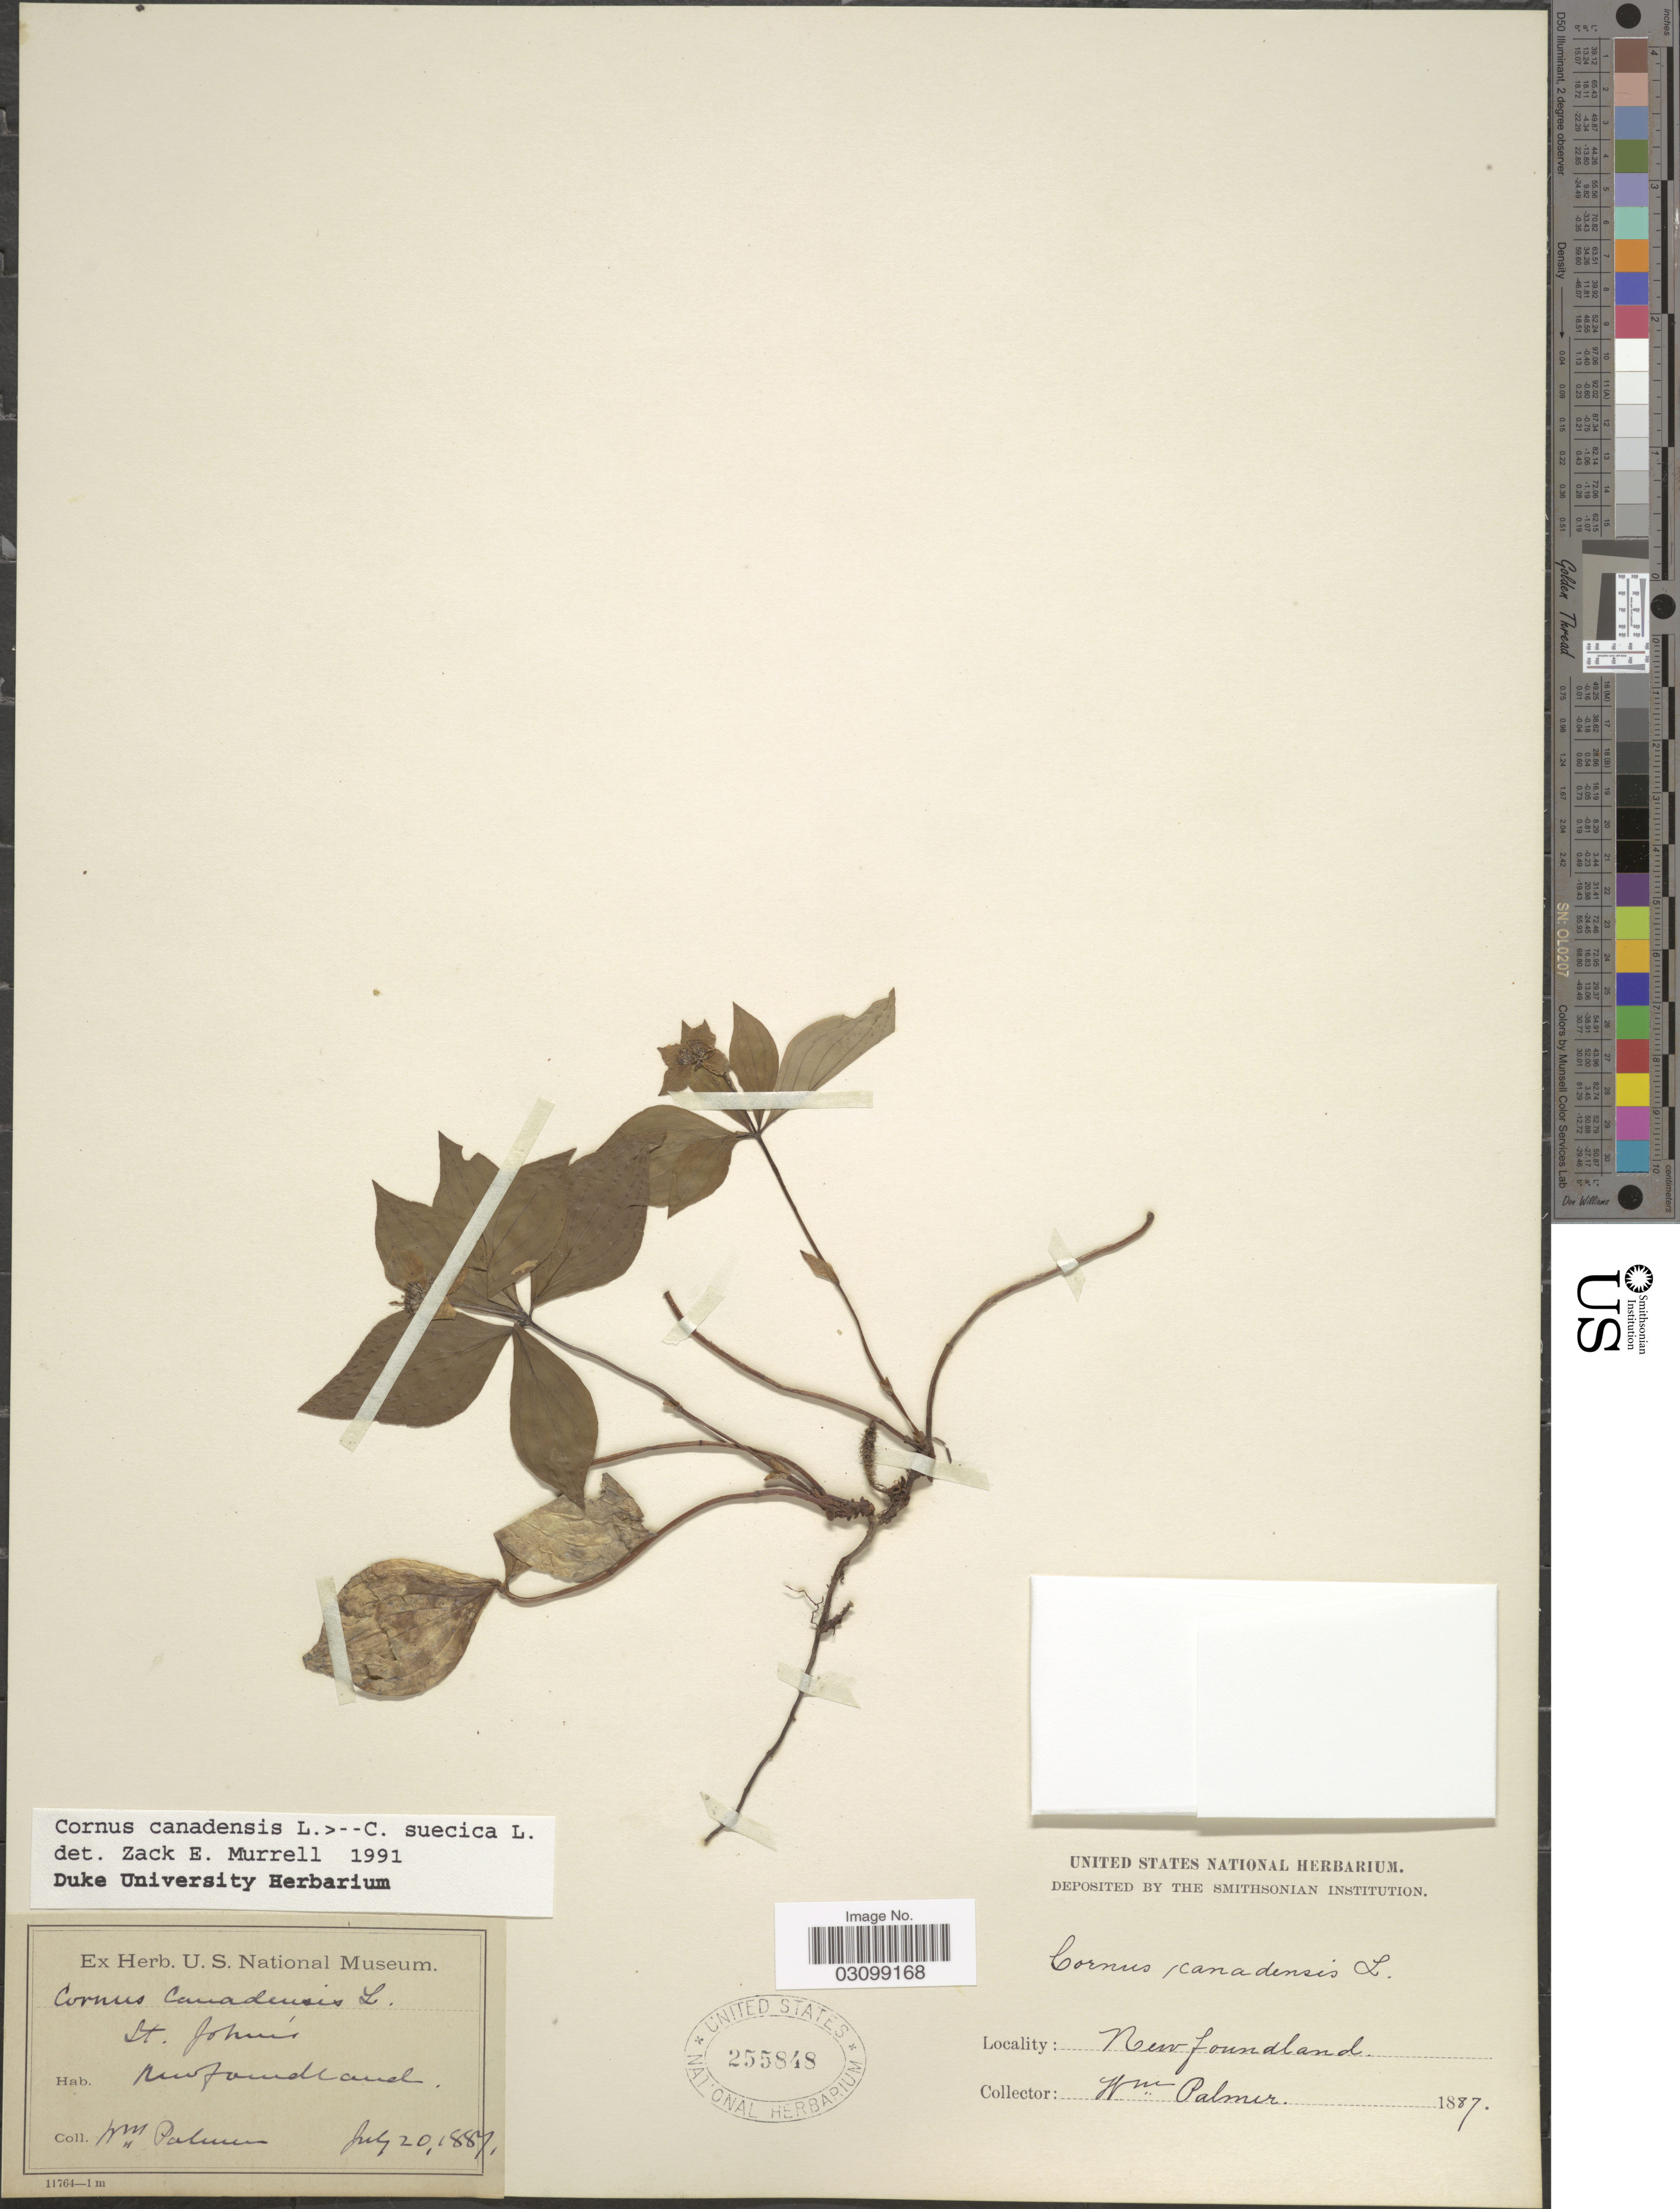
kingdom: Plantae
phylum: Tracheophyta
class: Magnoliopsida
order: Cornales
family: Cornaceae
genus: Cornus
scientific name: Cornus sp.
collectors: W. Palmer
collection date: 1887-07-20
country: Canada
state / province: Newfoundland and Labrador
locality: St. John's.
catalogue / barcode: US 255848